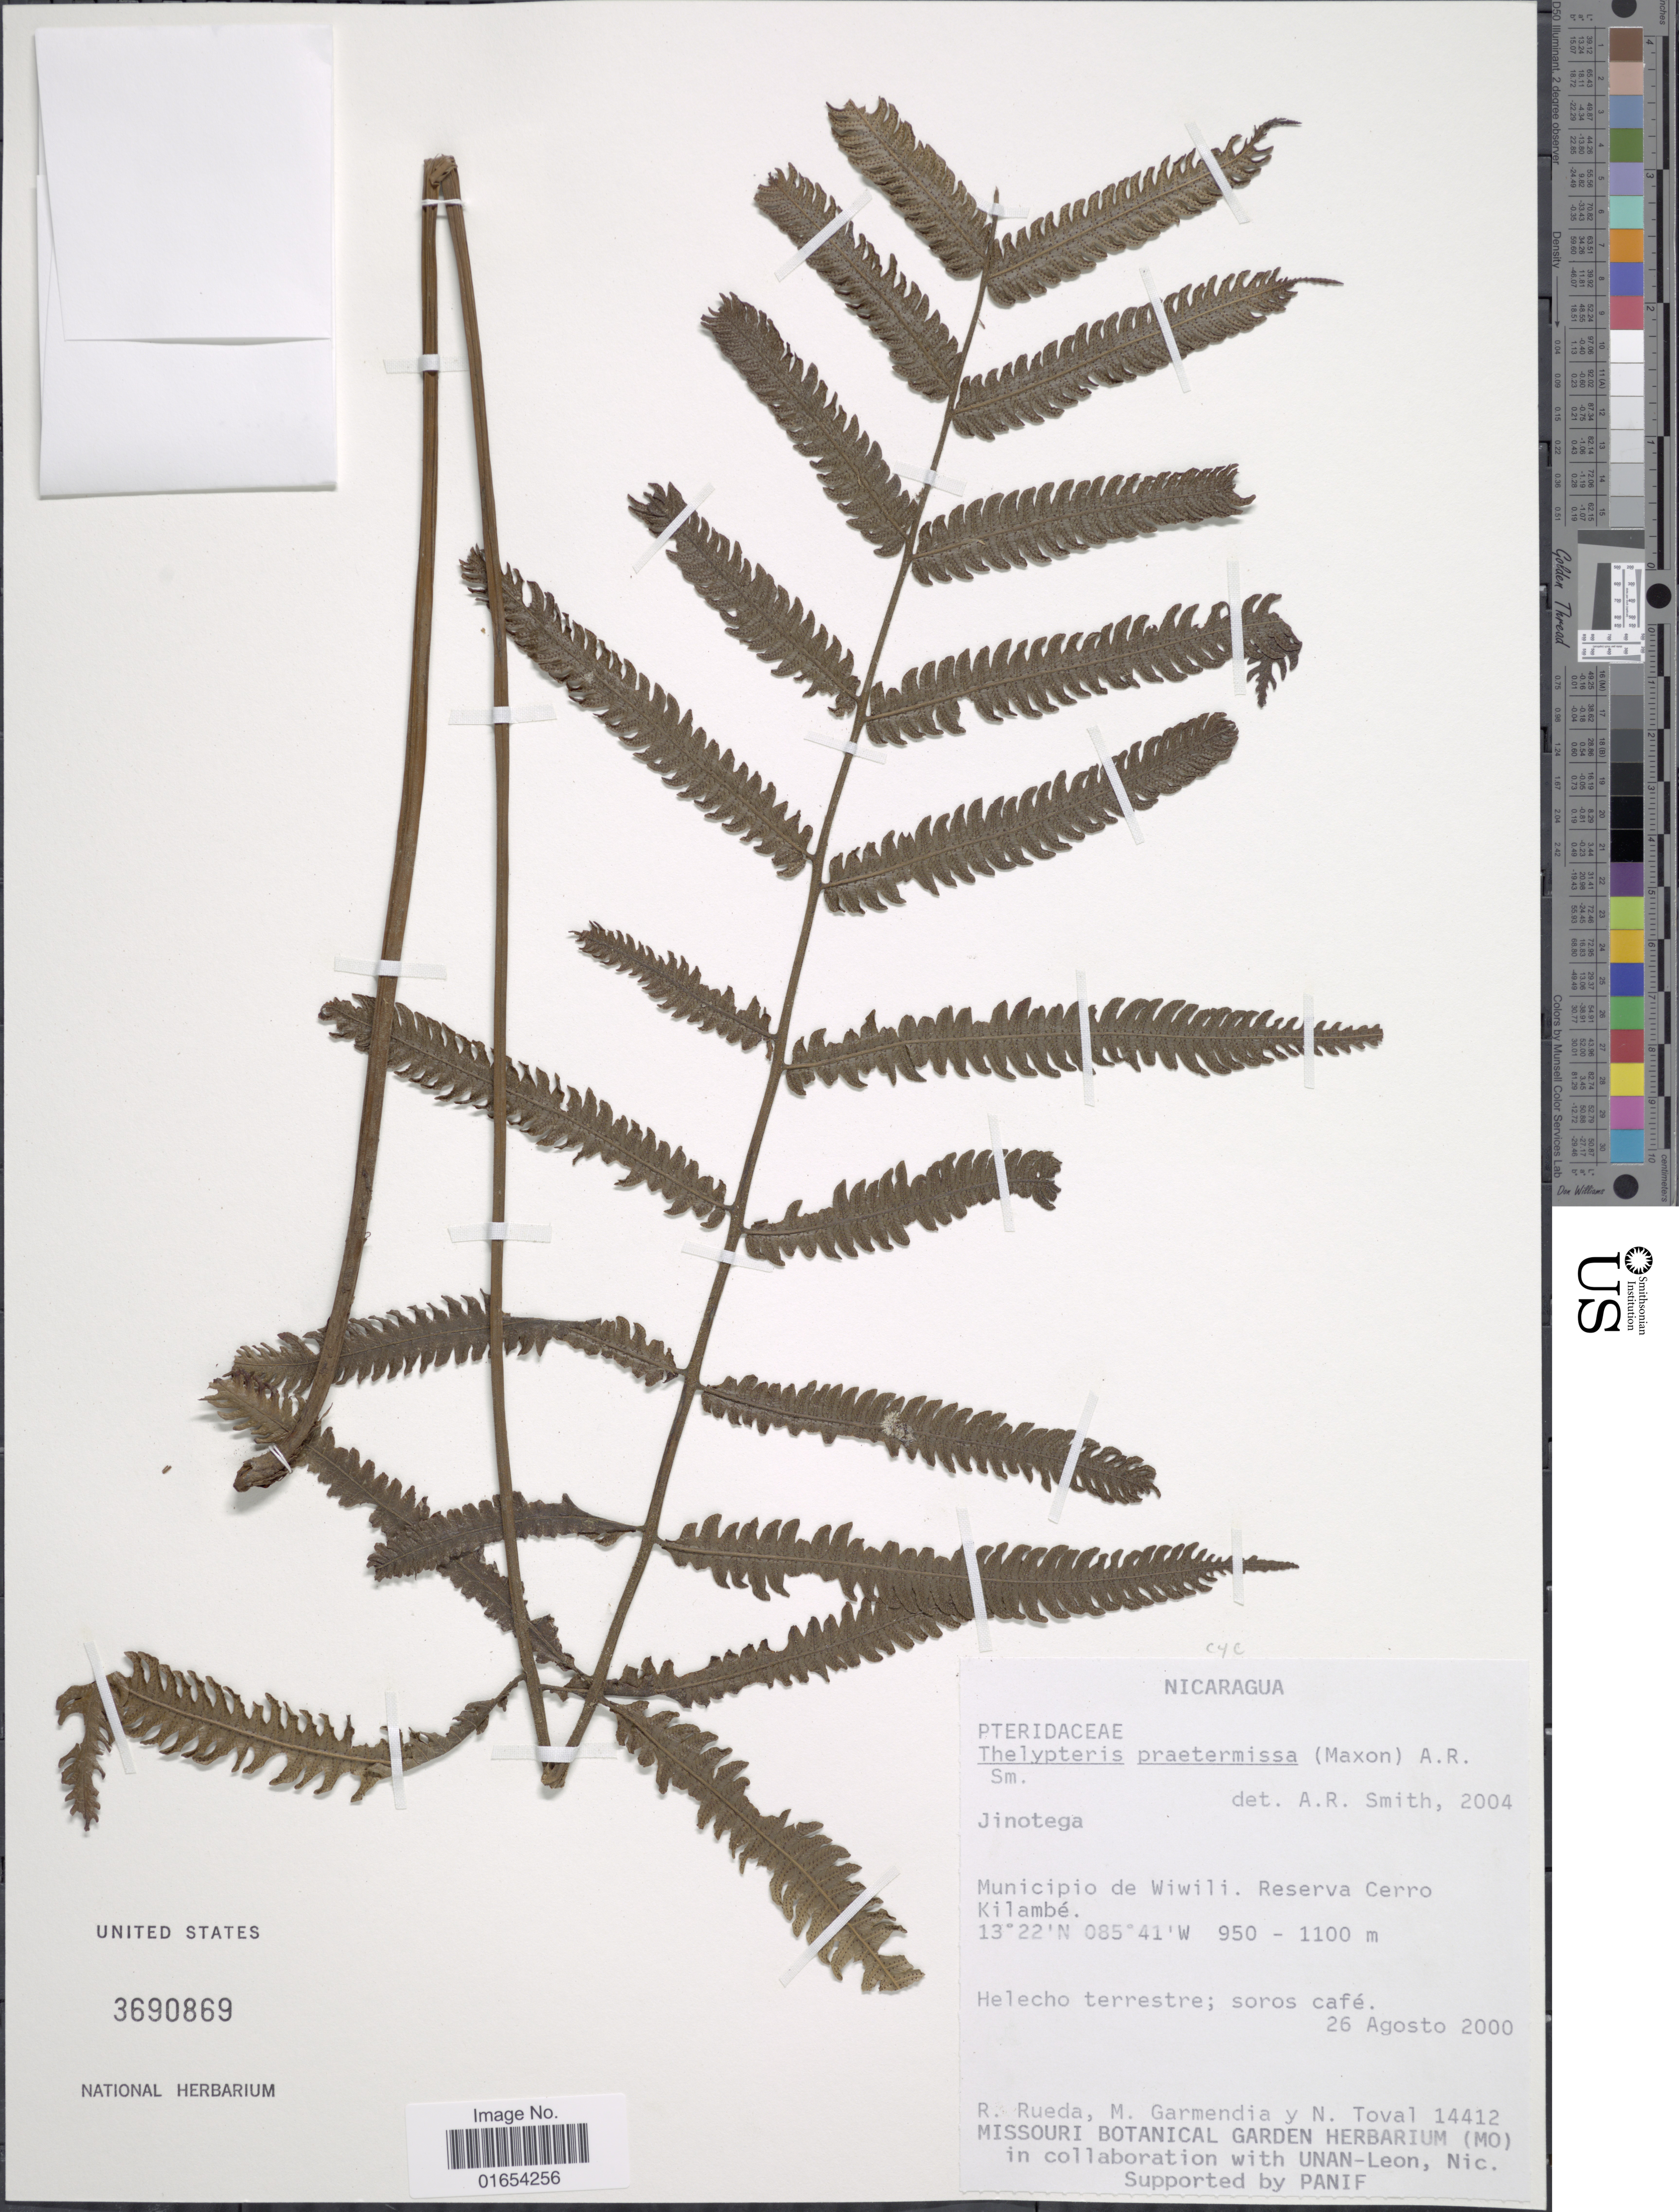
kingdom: Plantae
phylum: Tracheophyta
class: Polypodiopsida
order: Polypodiales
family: Thelypteridaceae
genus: Goniopteris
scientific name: Goniopteris praetermissa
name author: (Maxon) Salino & T.E. Almeida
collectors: R. Rueda, M. Garmendia & N. Toval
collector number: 14412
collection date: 2000-08-26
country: Nicaragua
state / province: Jinotega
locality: Municipio de Wiwili, Reserva Cerro Kilambe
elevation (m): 950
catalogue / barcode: US 3690869